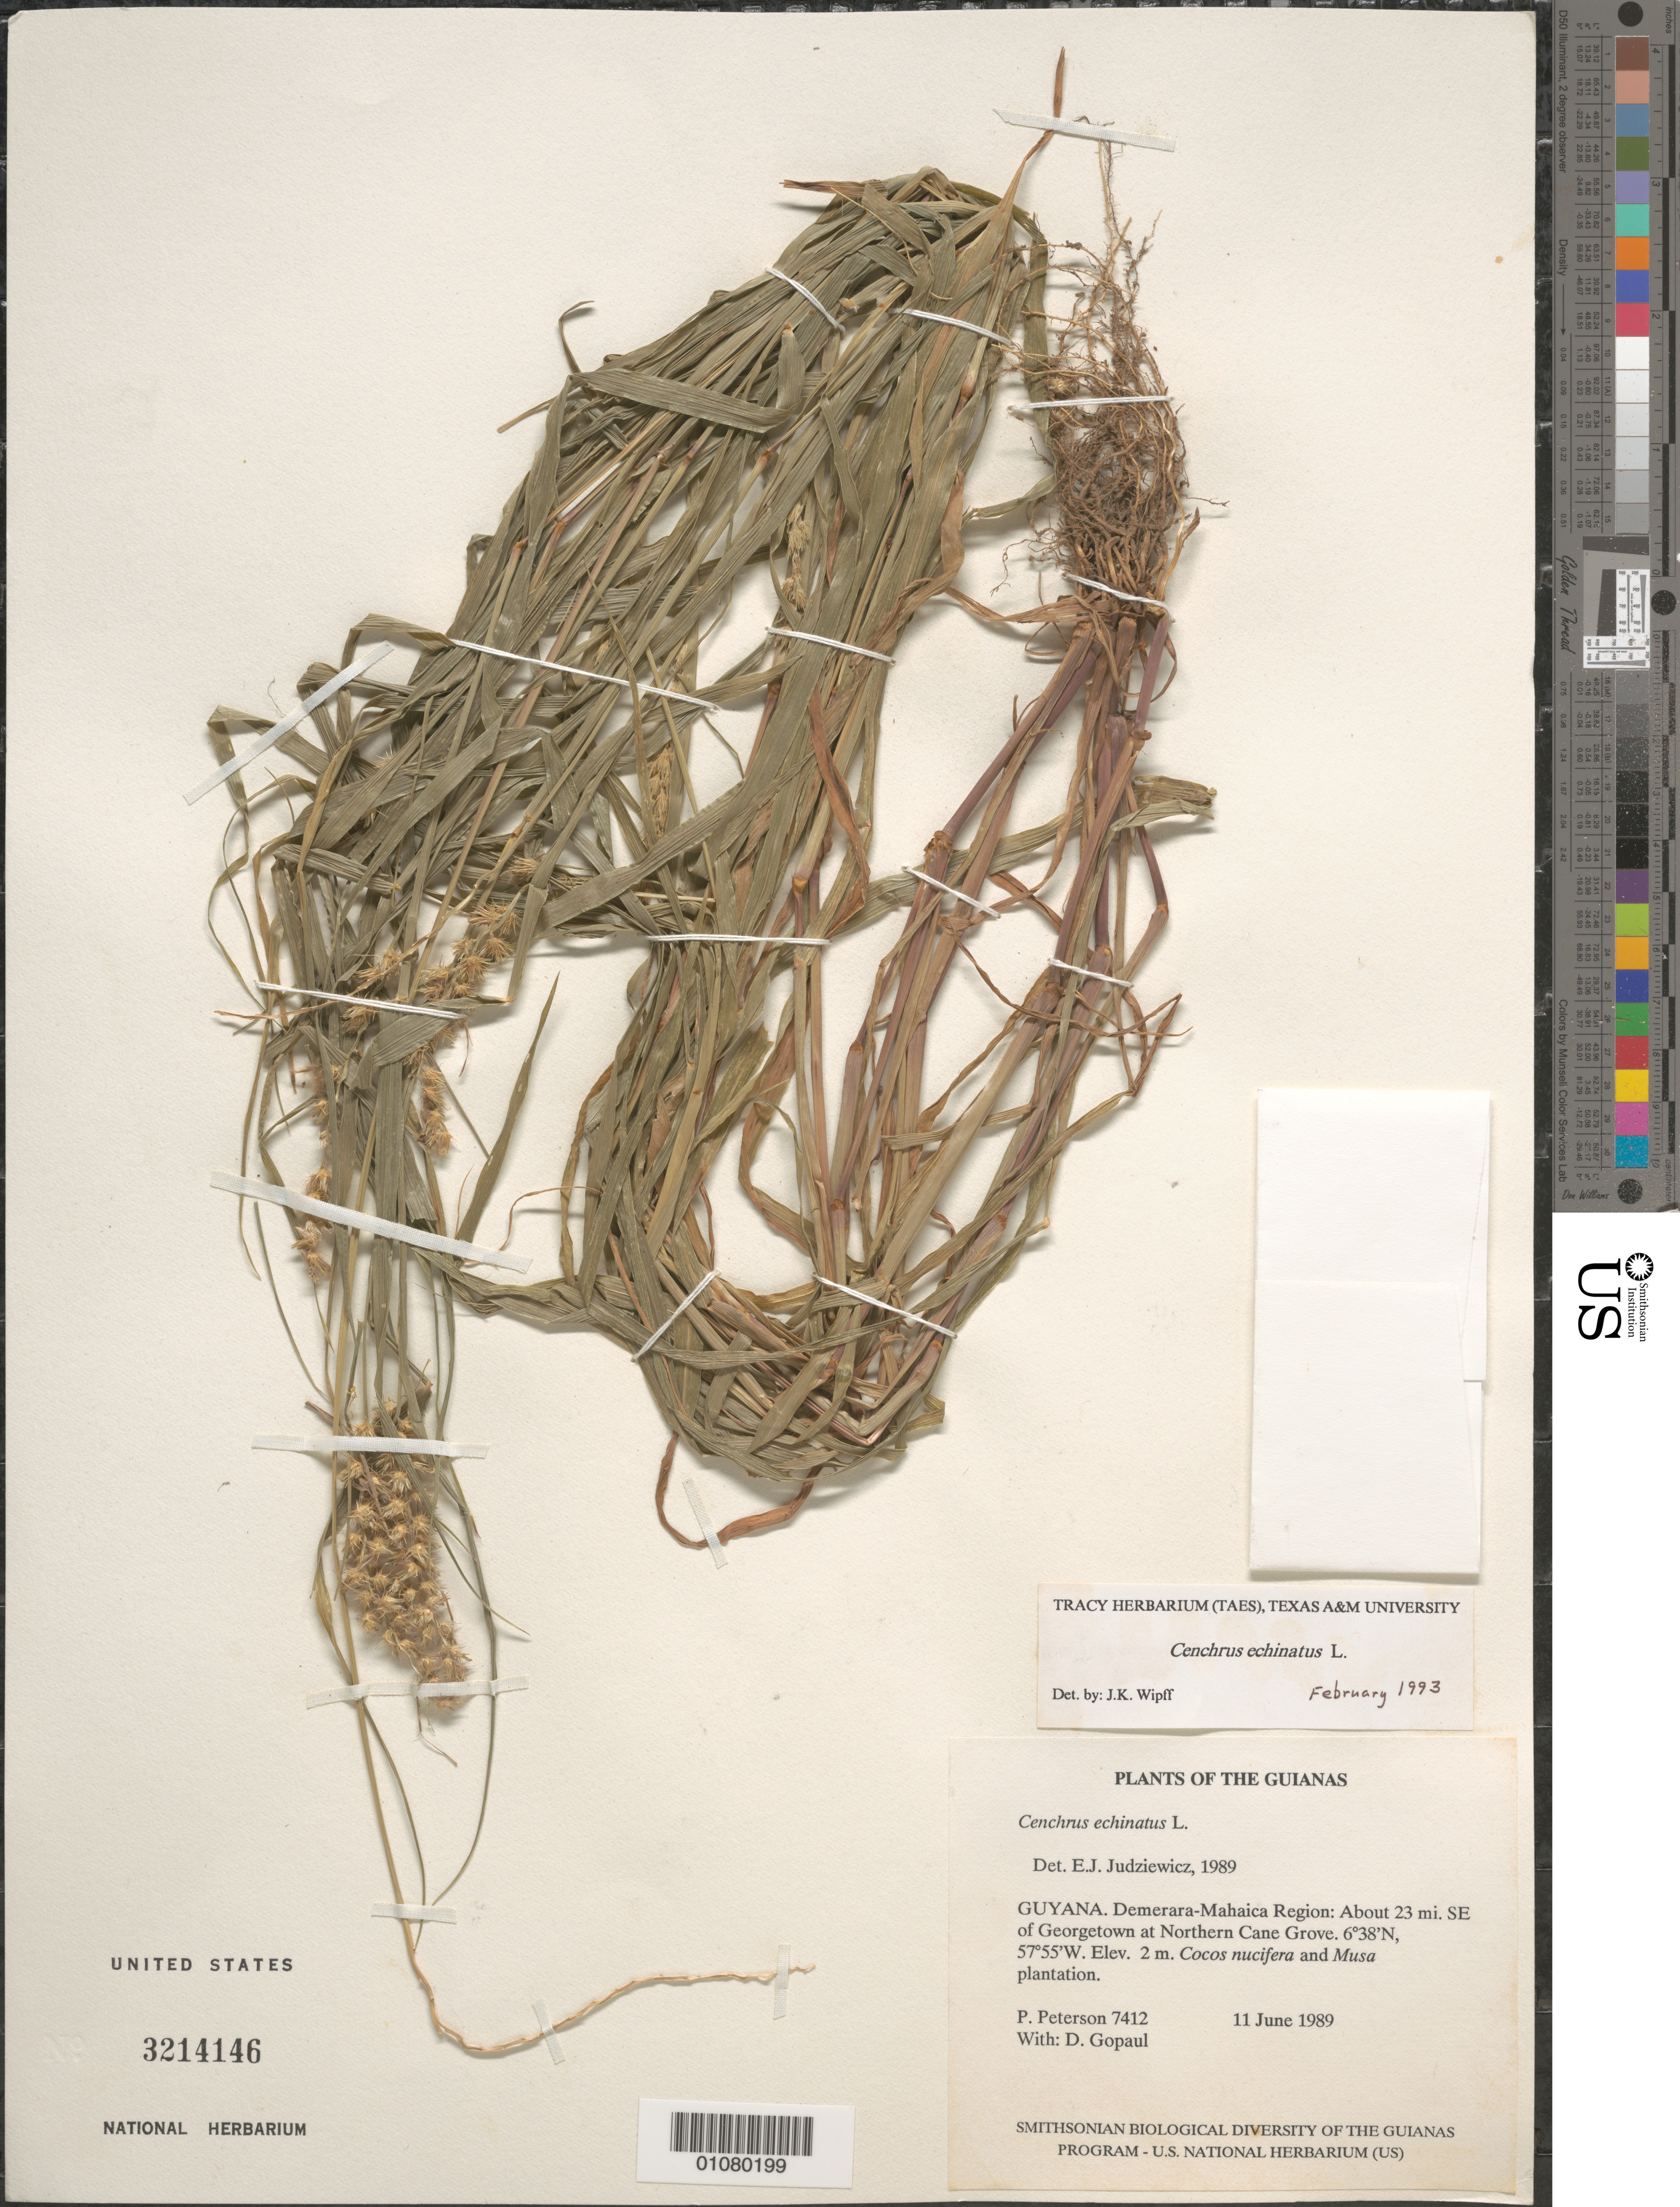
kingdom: Plantae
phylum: Tracheophyta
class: Liliopsida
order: Poales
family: Poaceae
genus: Cenchrus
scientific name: Cenchrus echinatus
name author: L.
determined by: Wipff, J. K.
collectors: P. M. Peterson & D. Gopaul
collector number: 07412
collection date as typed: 11 Jun 1989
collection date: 1989-06-11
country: Guyana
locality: East Demerara District, Northern Cane Grove, 23 miles southeast of Georgetown.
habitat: Cocos nucifera and Musa plantation.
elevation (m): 2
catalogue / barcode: US 3214146